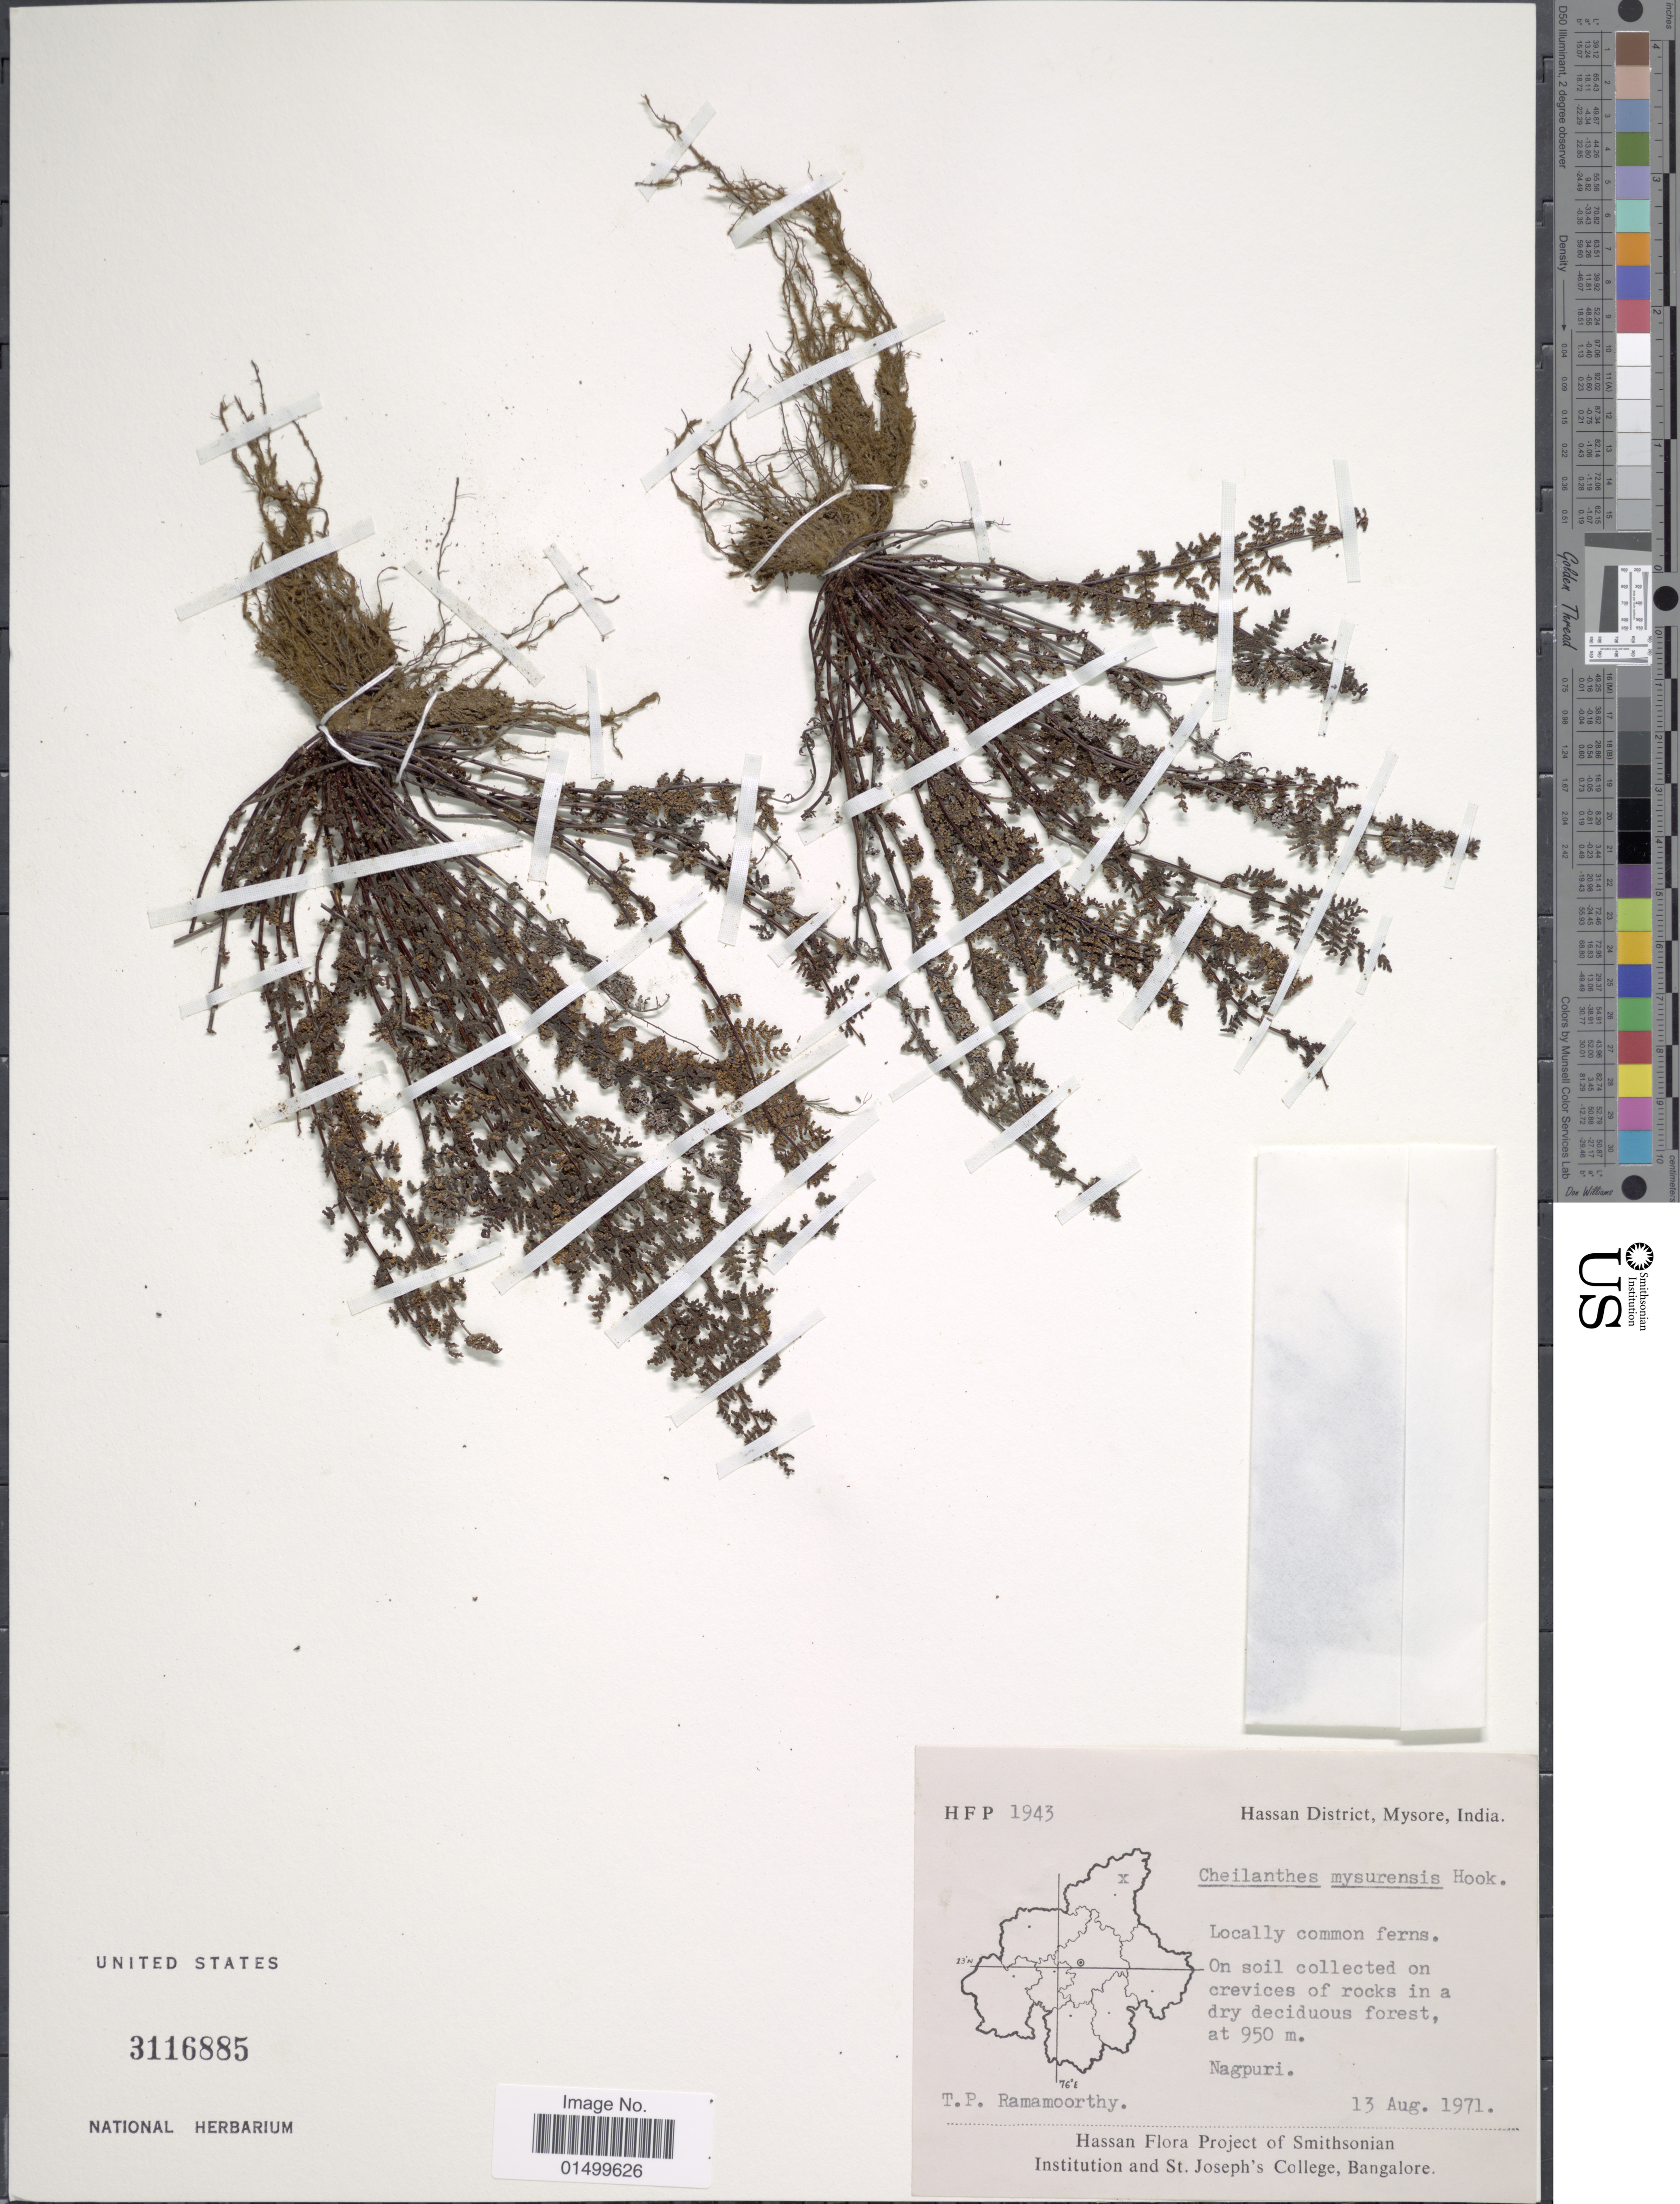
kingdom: Plantae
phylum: Tracheophyta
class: Polypodiopsida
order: Polypodiales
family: Pteridaceae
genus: Cheilanthes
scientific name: Cheilanthes mysurensis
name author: Wall. ex Hook.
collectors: T. P. Ramamoorthy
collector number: HFP 1943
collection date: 1971-08-13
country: India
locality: Hassan District, Mysore, India. Nagpuri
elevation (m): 950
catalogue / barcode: US 3116885